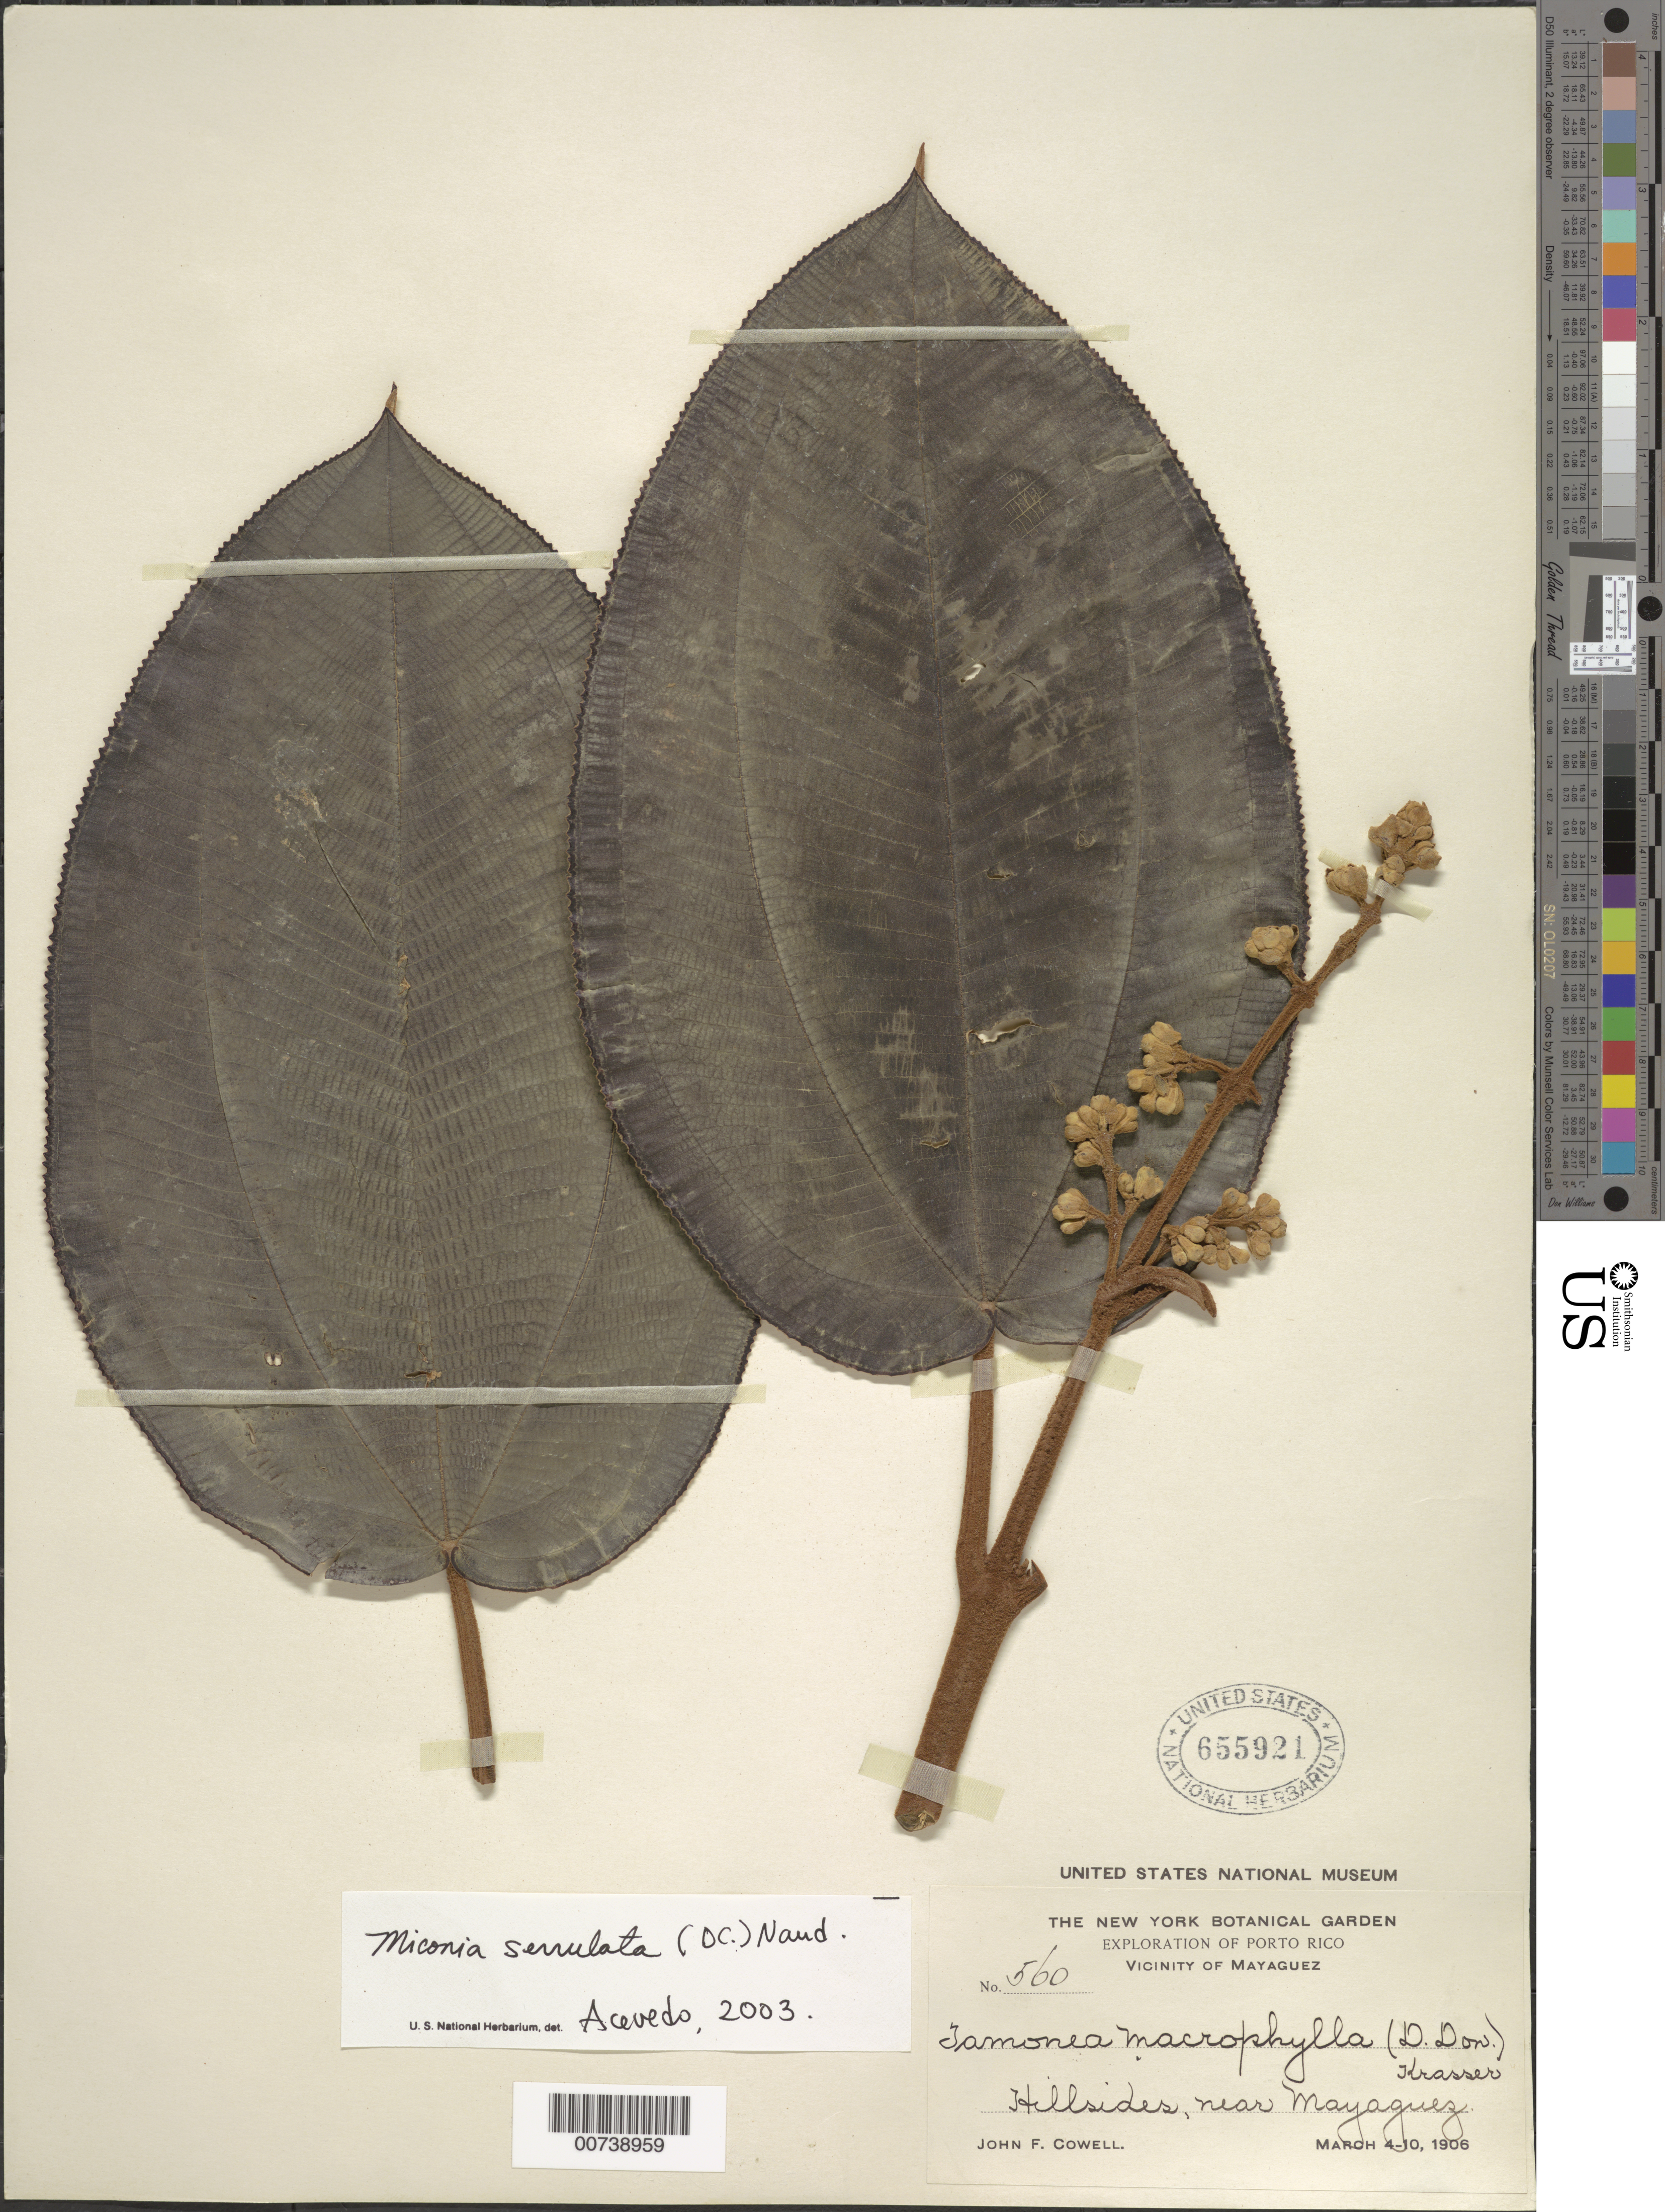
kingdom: Plantae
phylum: Tracheophyta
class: Magnoliopsida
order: Myrtales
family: Melastomataceae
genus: Miconia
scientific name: Miconia serrulata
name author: (DC.) Naudin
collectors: J. F. Cowell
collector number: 560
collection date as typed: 04 Mar 1906 to 10 Mar 1906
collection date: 1906-03-04/1906-03-10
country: Puerto Rico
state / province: Mayagüez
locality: Vicinity of Mayaguez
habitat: Hillsides, near Mayaguez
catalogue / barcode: US 655921